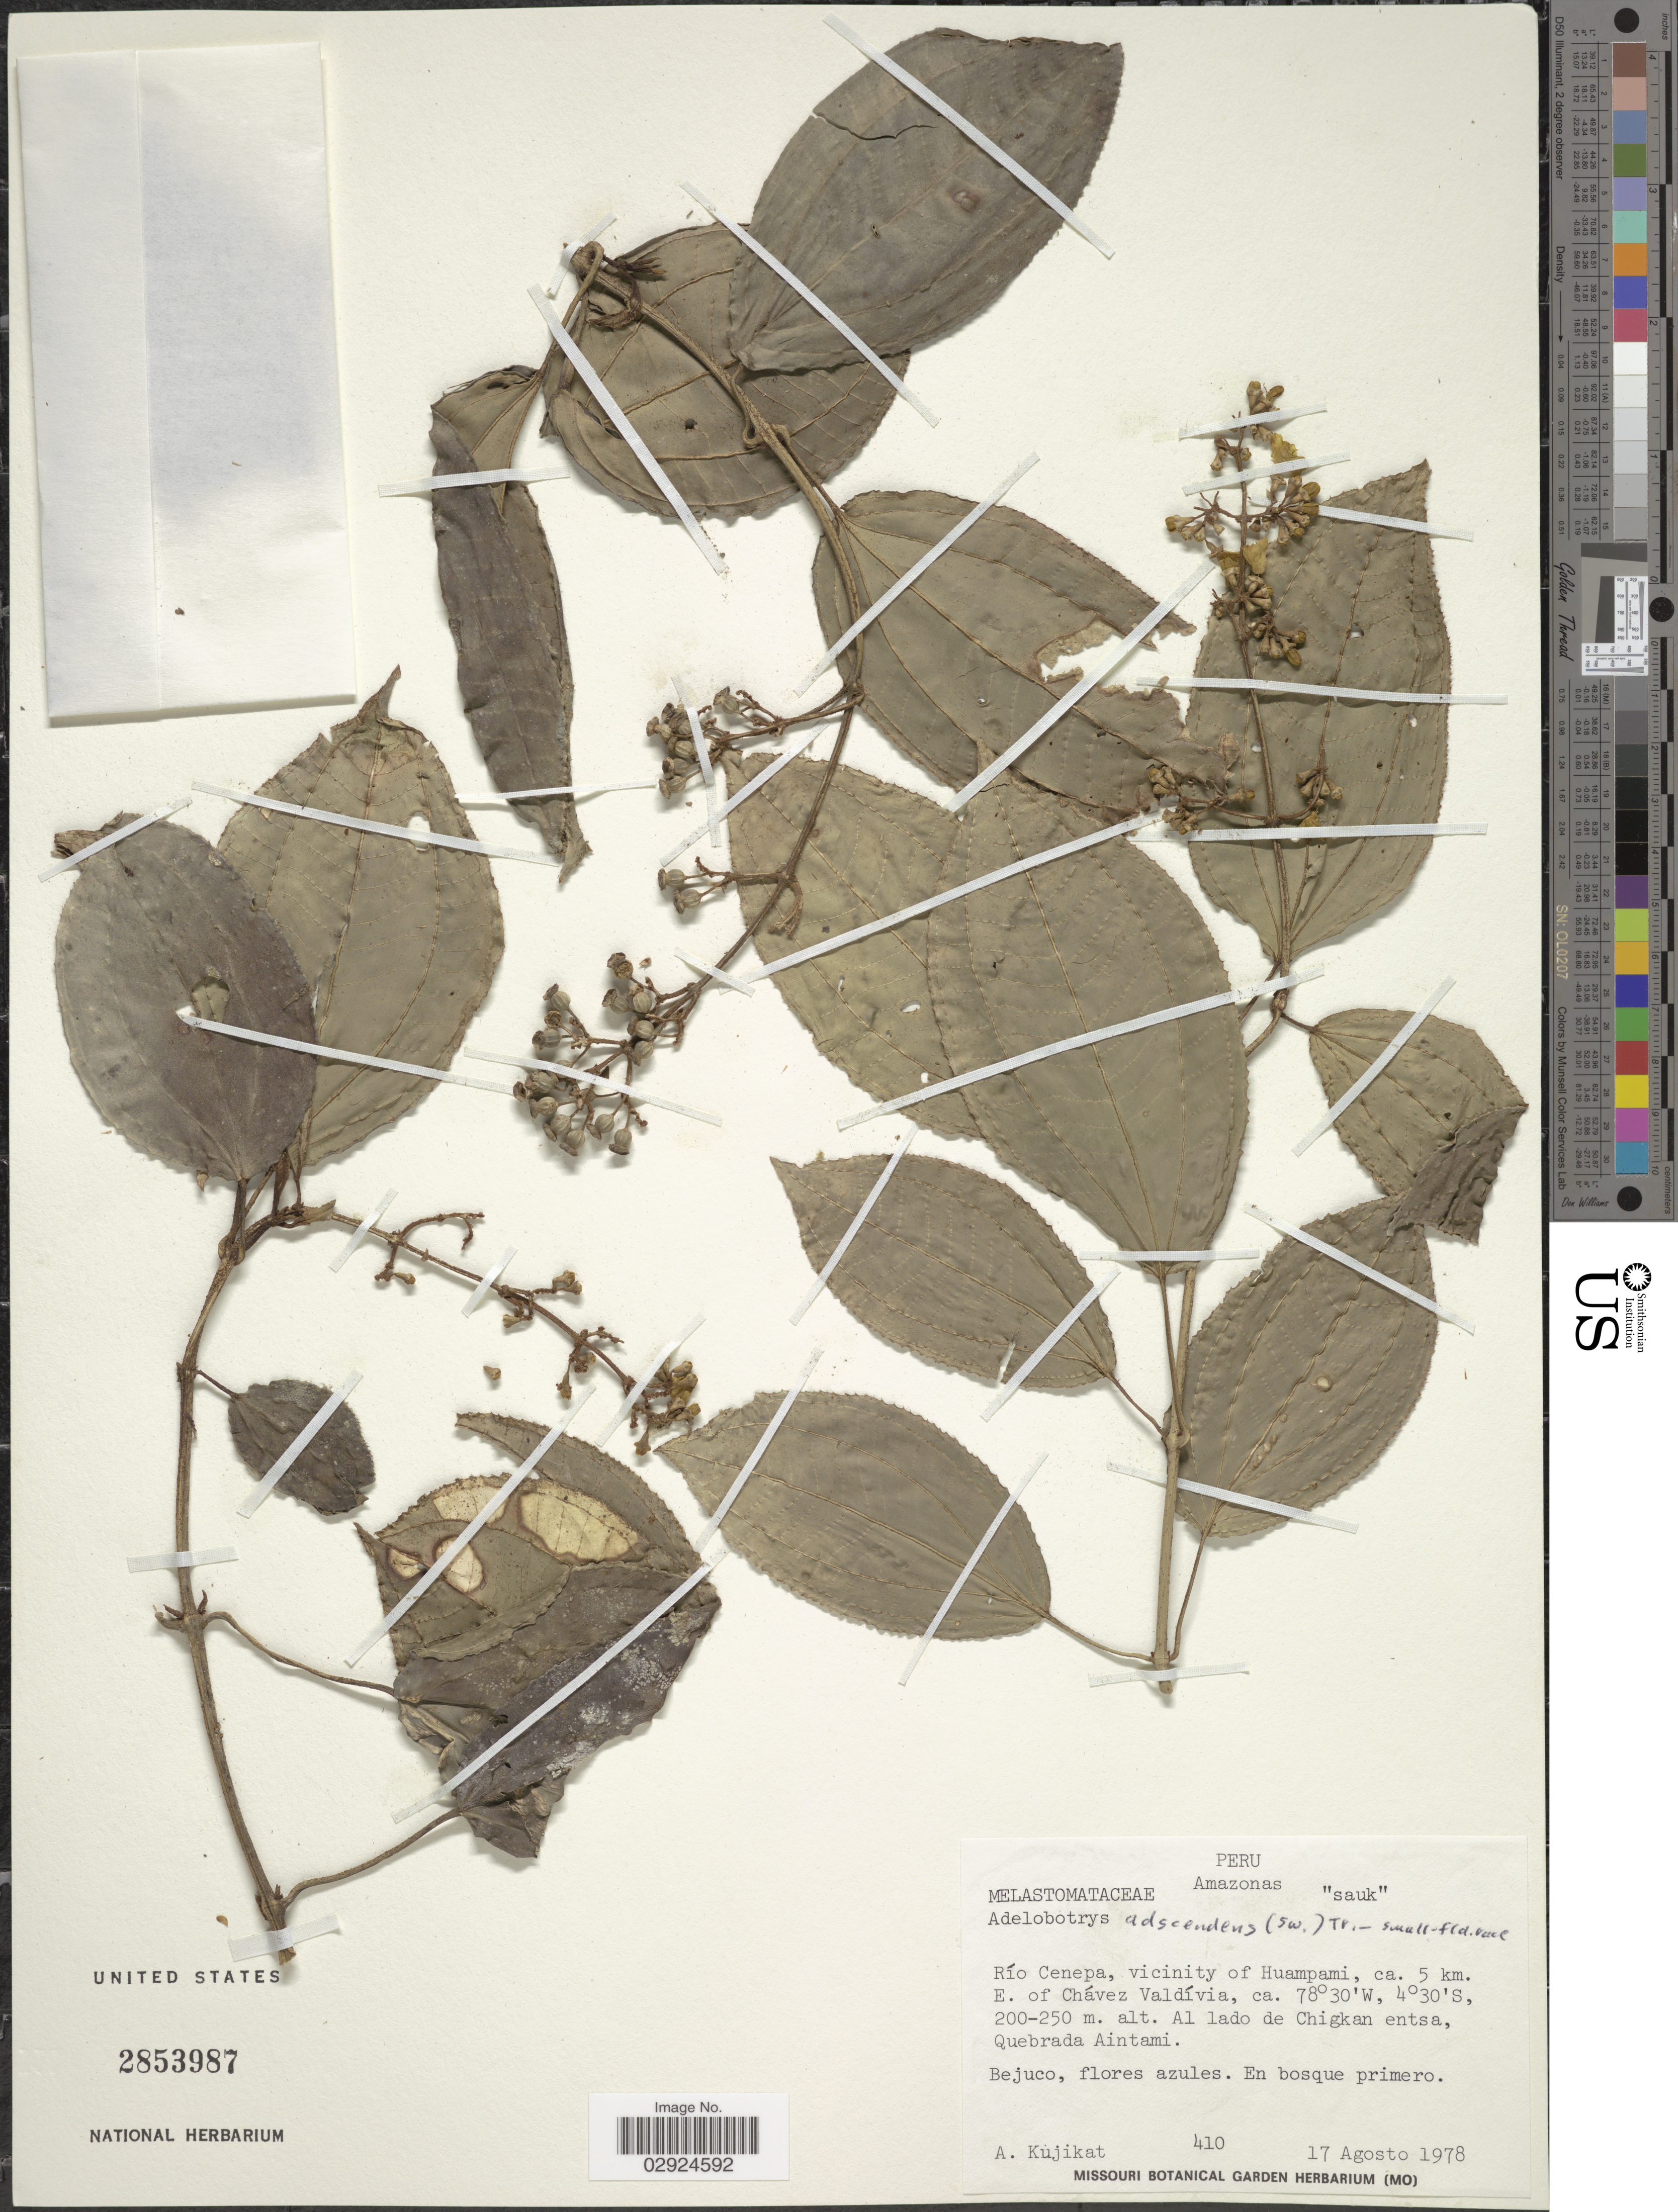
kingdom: Plantae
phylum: Tracheophyta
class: Magnoliopsida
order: Myrtales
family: Melastomataceae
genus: Adelobotrys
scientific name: Adelobotrys adscendens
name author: (Sw.) Triana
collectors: A. Kujikat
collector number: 410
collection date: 1978-08-17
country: Peru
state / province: Amazonas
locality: Río Cenepa, vicinity of Huampami, ca. 5 km. E. of Chávez Valdívia. Al lado de Chigkan entsa, Quebrada Aintami.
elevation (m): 200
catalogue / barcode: US 2853987